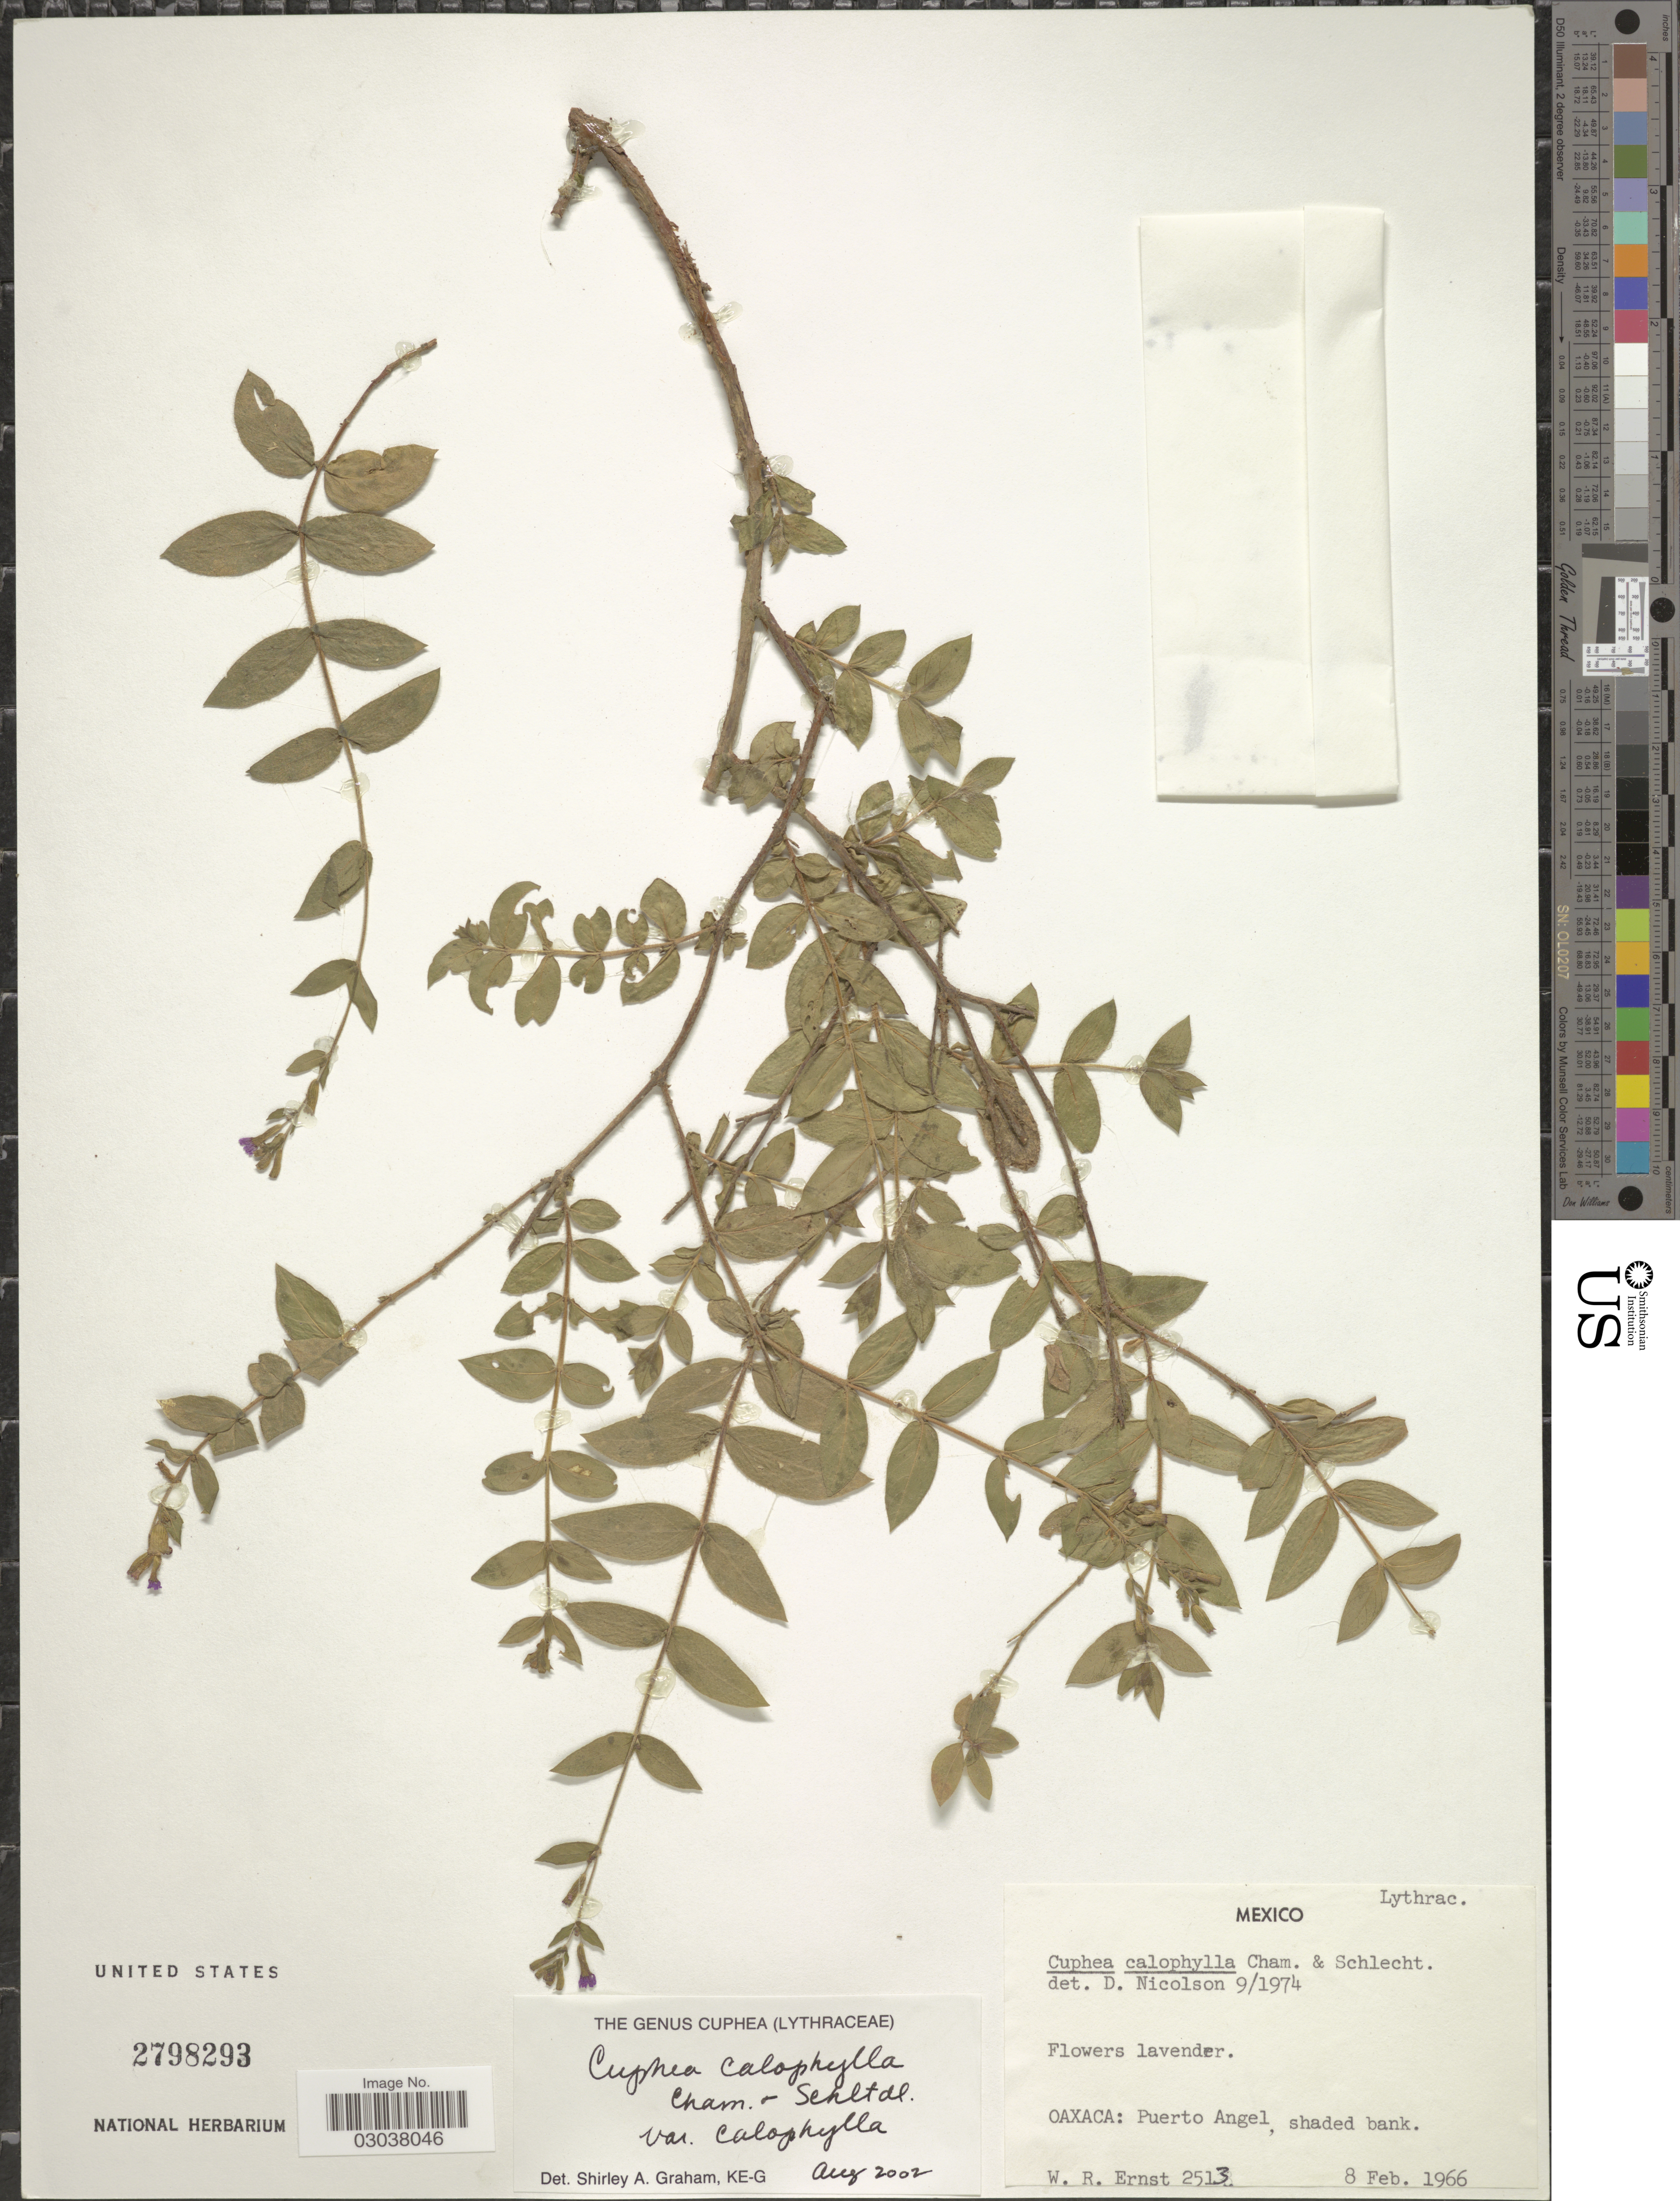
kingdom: Plantae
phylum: Tracheophyta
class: Magnoliopsida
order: Myrtales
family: Lythraceae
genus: Cuphea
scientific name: Cuphea calophylla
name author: Cham. & Schltdl.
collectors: W. R. Ernst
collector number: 2513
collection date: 1966-02-08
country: Mexico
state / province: Oaxaca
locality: Puerto Angel.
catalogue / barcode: US 2798293